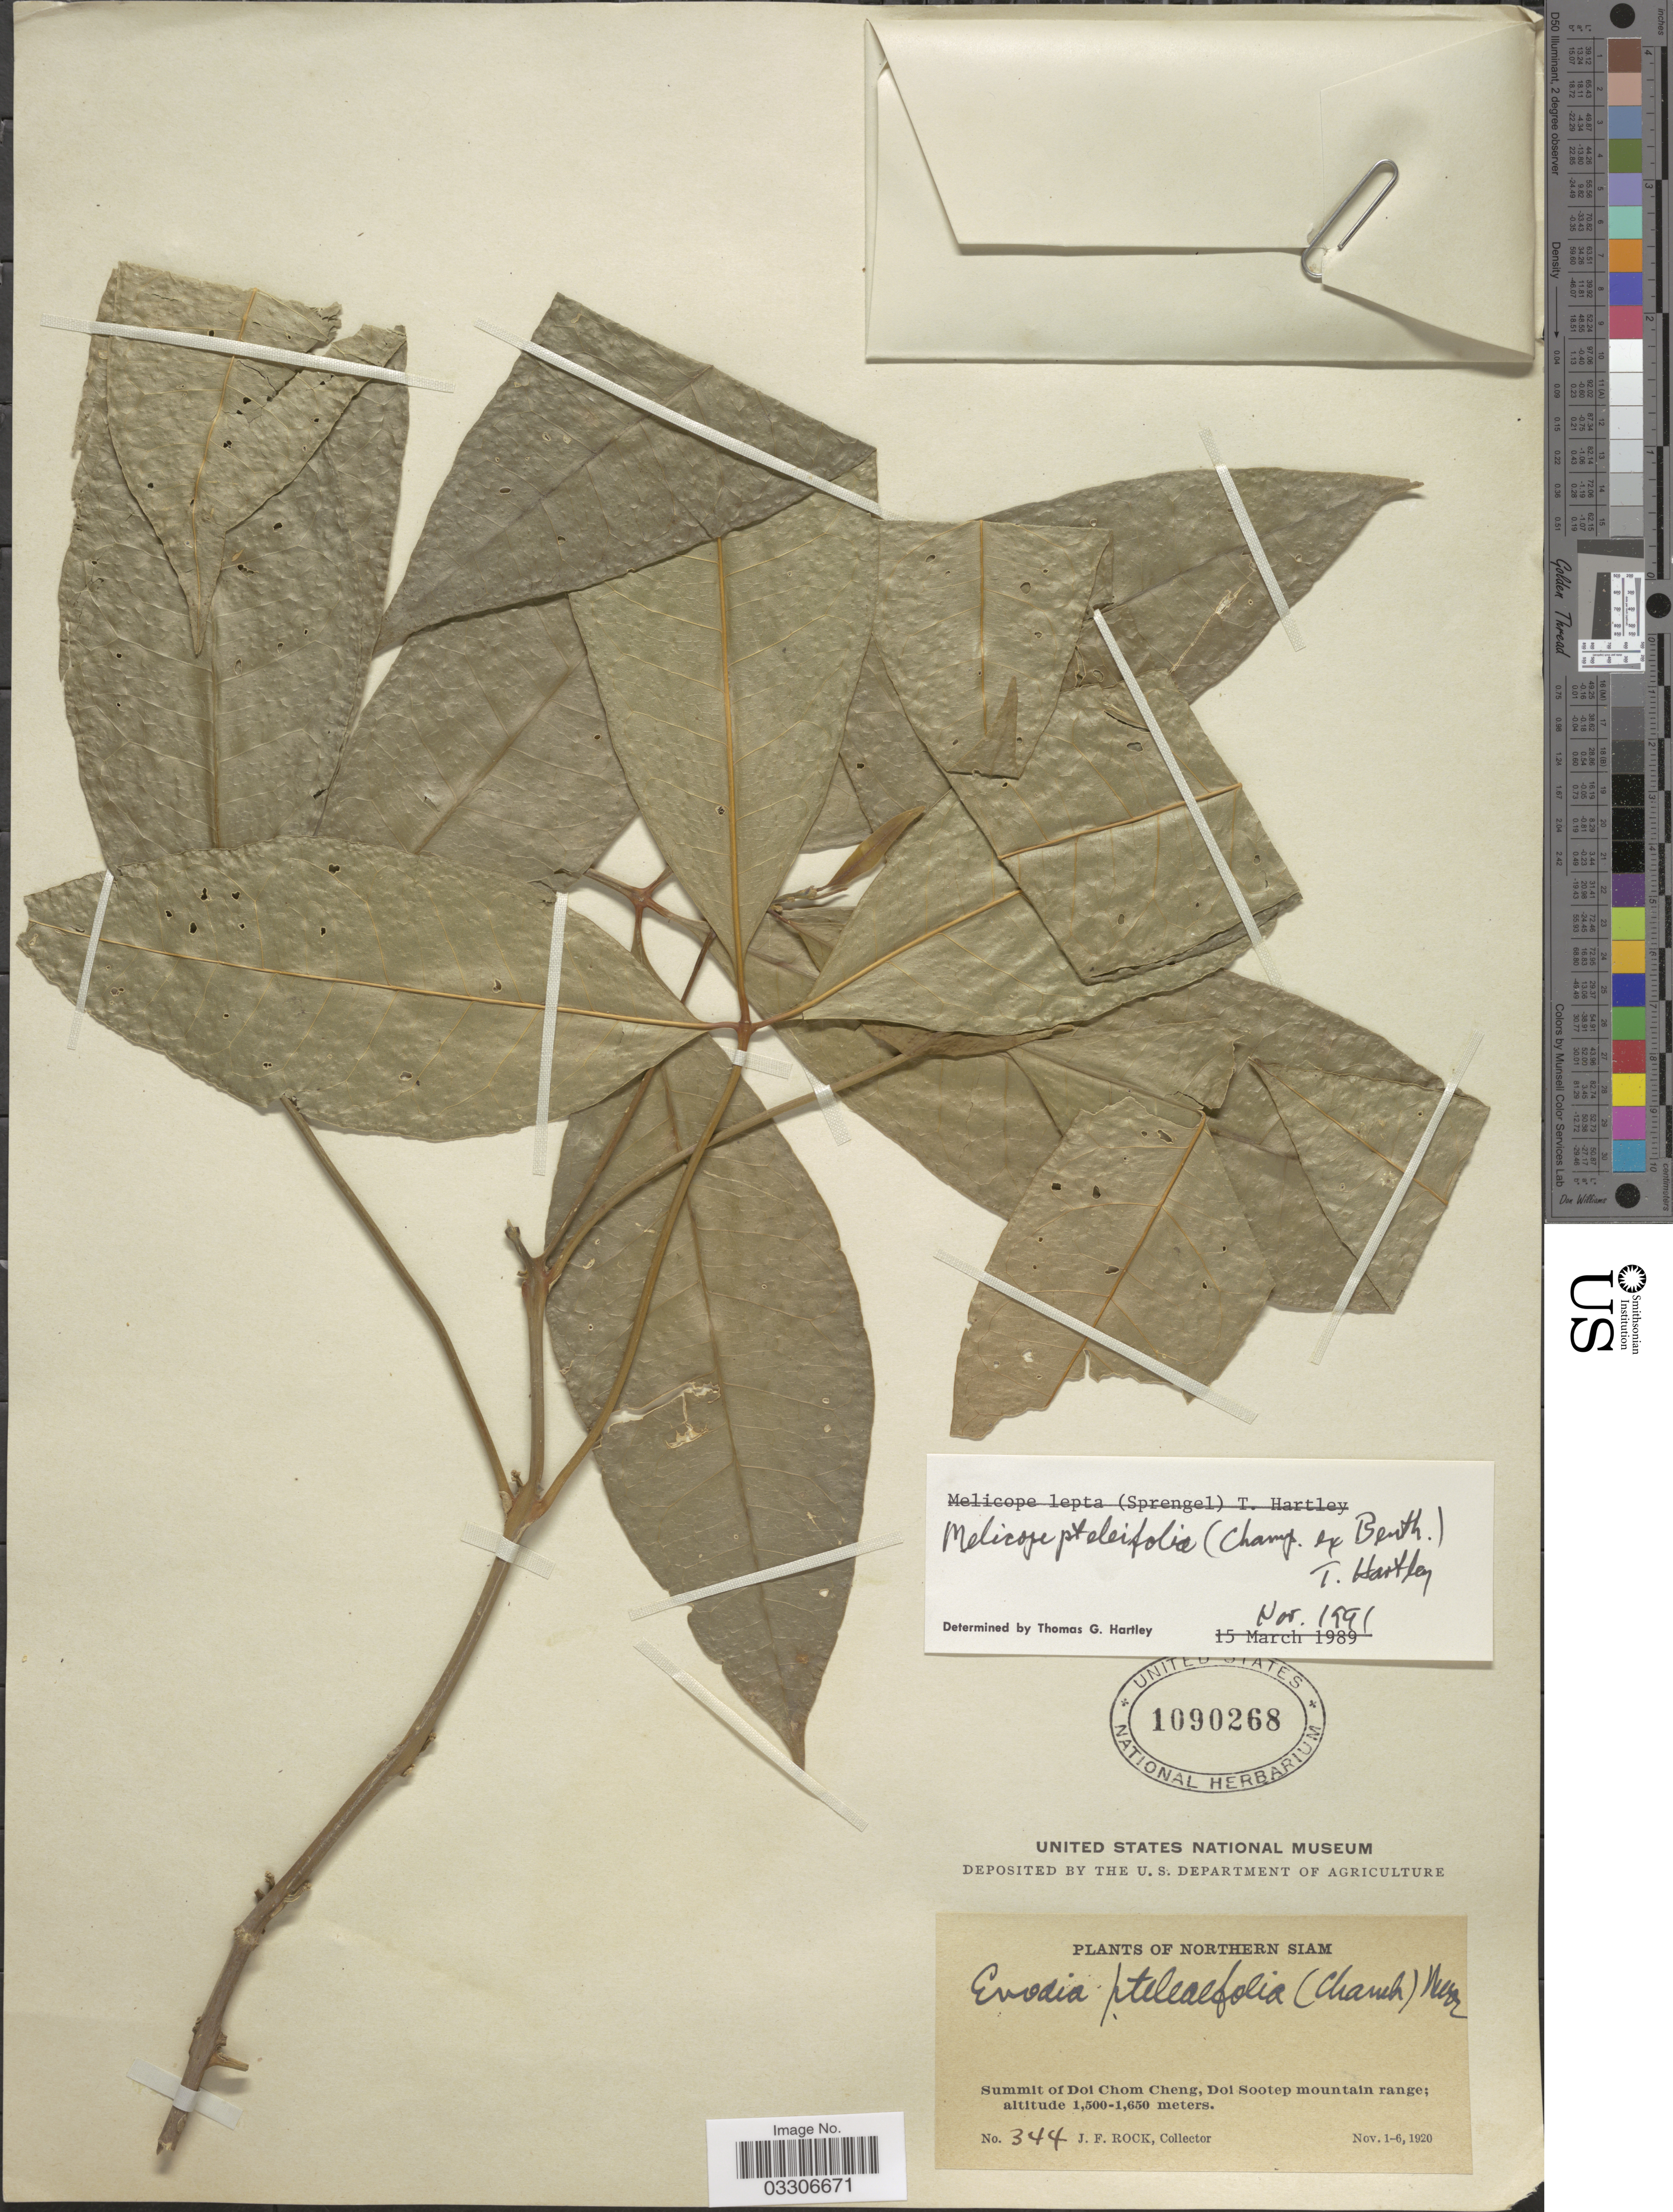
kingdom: Plantae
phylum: Tracheophyta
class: Magnoliopsida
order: Sapindales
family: Rutaceae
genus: Melicope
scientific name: Melicope pteleifolia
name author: (Champ. ex Benth.) T.G. Hartley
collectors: J. Rock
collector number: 344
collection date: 1920-11-01/1920-11-06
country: Thailand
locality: Northern Siam. Summit of Doi Chom Cheng, Doi Sootep mountain range.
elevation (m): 1500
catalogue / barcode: US 1090268